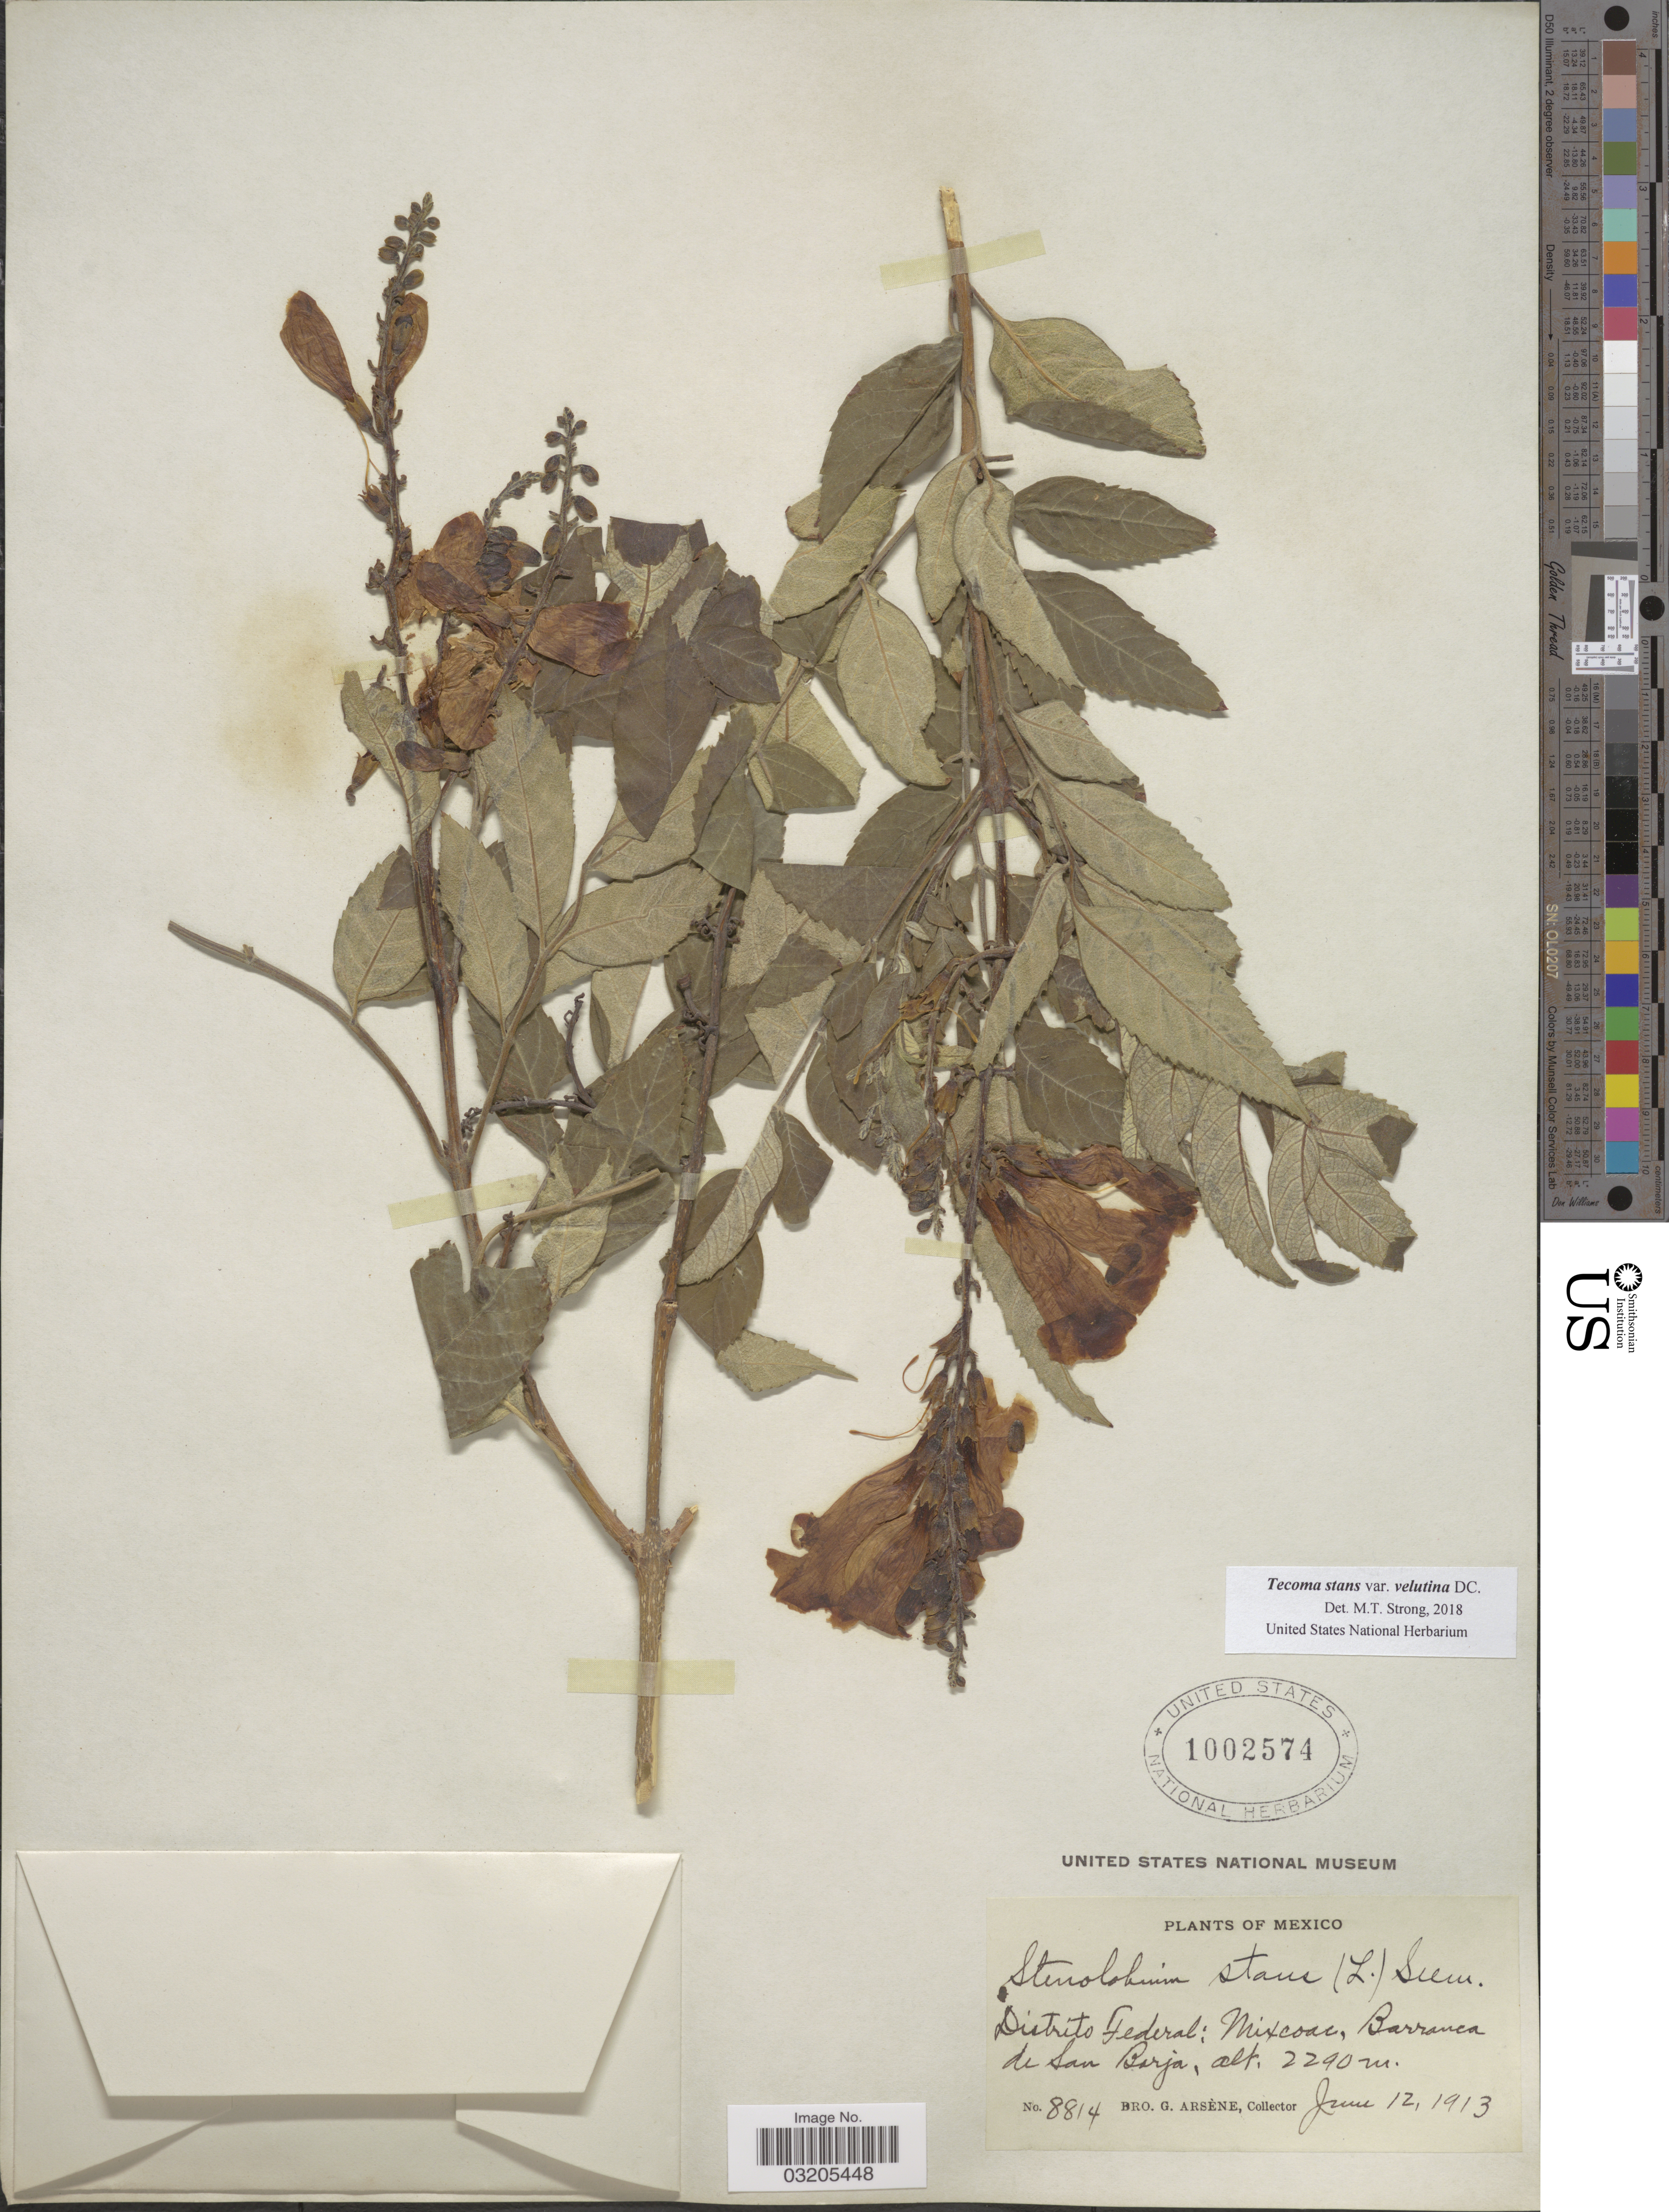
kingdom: Plantae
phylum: Tracheophyta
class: Magnoliopsida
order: Lamiales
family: Bignoniaceae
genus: Tecoma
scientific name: Tecoma stans var. velutina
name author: DC.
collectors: Bro. G. Arsène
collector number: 8814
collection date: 1913-06-12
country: Mexico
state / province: Distrito Federal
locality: Distrito Federal: Mixcoac, Barranca de San Barja.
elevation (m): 2290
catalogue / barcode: US 1002574